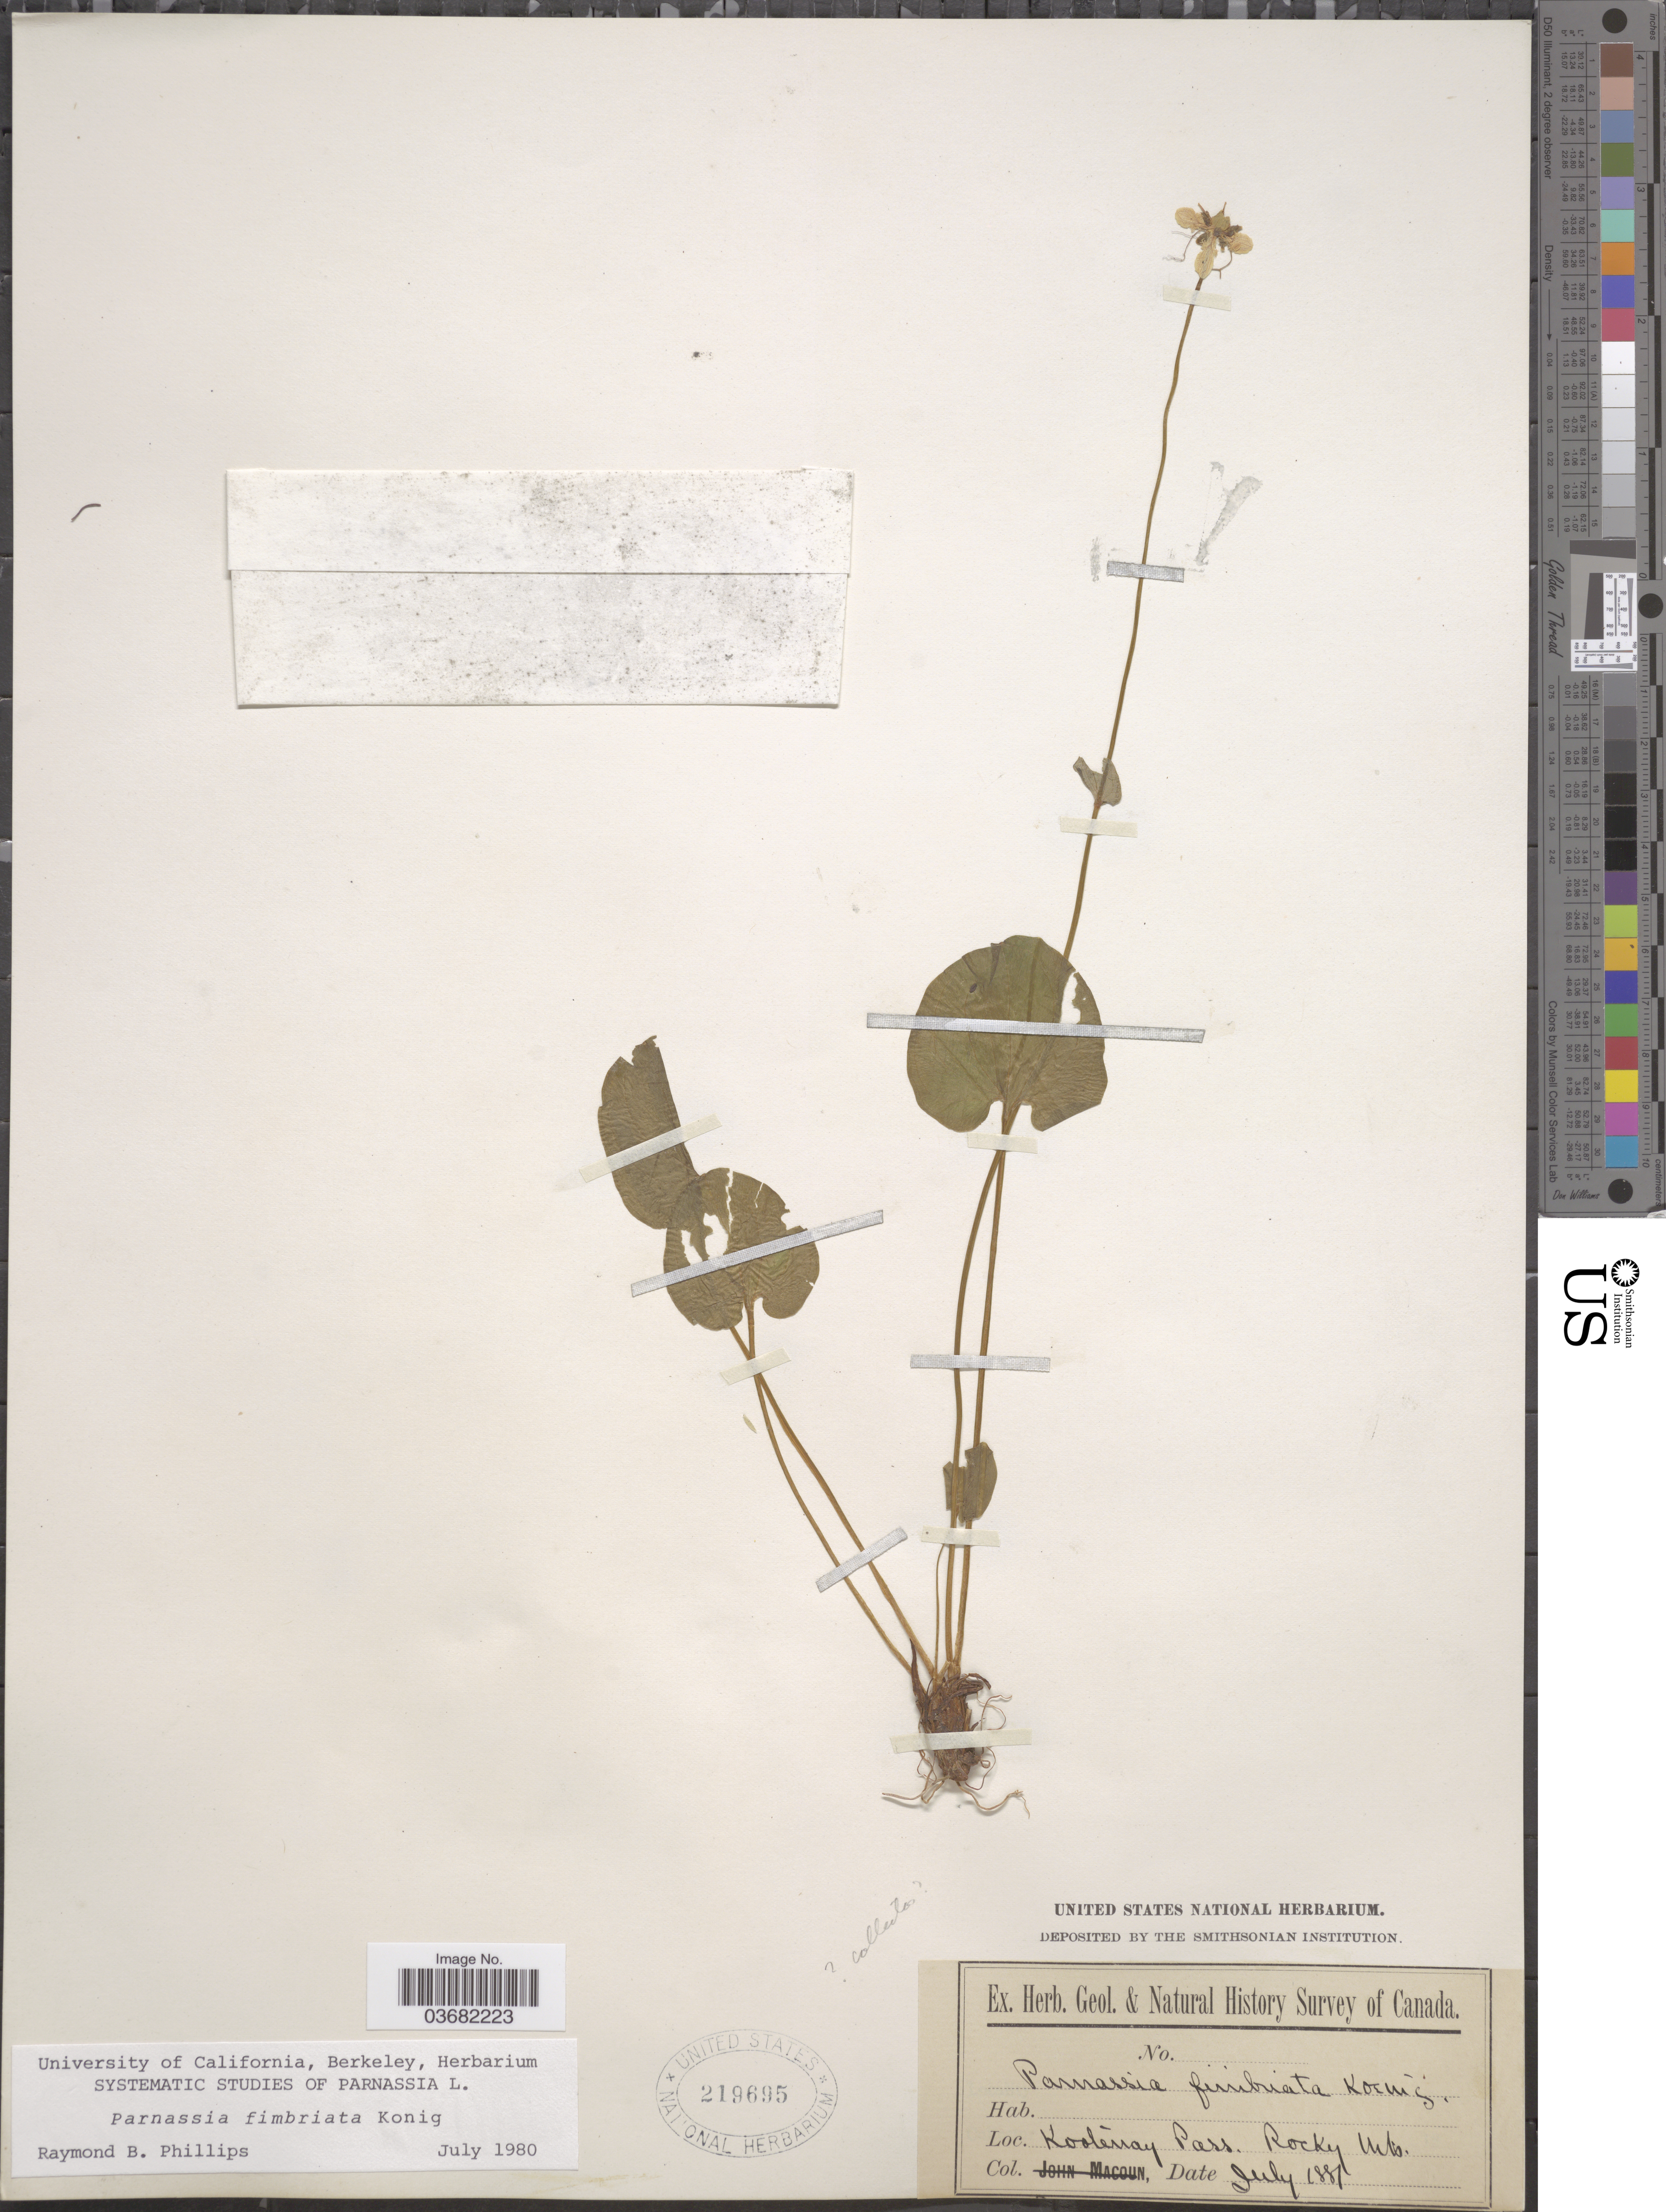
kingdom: Plantae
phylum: Tracheophyta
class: Magnoliopsida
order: Celastrales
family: Parnassiaceae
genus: Parnassia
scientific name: Parnassia fimbriata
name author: K.D. Koenig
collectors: ex herb. Geological Survey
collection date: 1881-07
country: Canada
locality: Kootenay Pass. Rocky Mts.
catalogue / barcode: US 219695